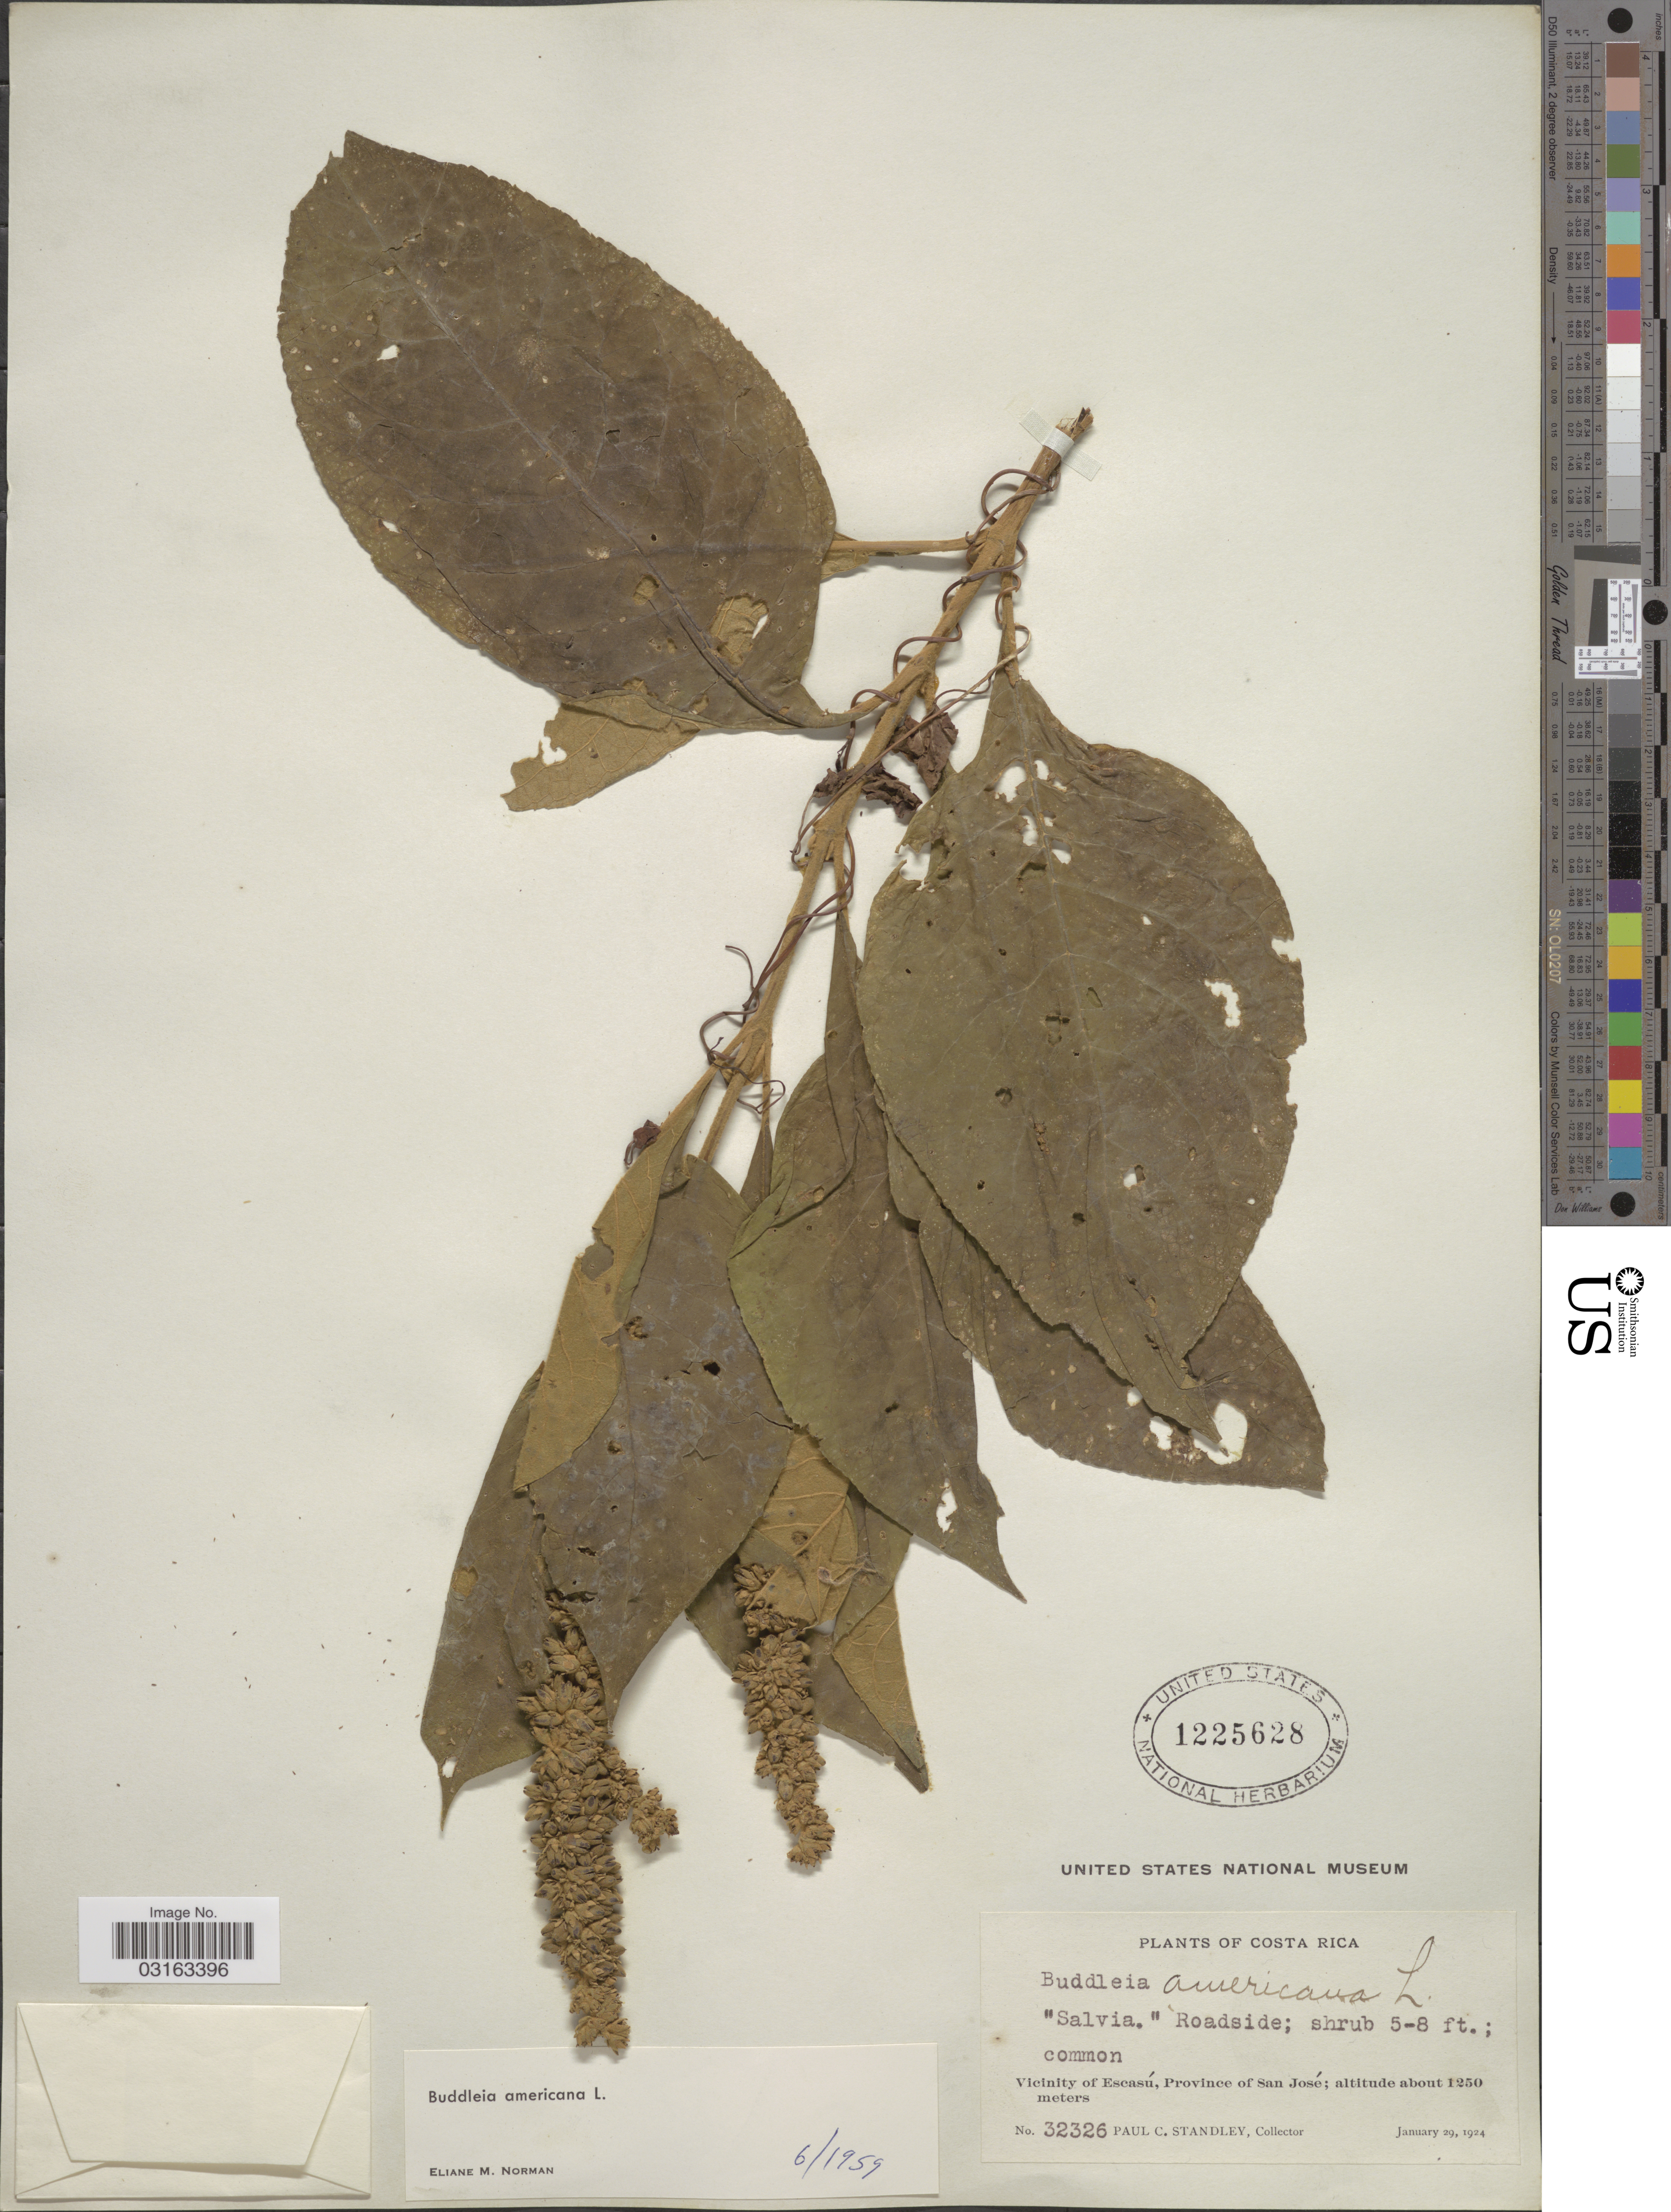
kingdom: Plantae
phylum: Tracheophyta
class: Magnoliopsida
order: Lamiales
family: Scrophulariaceae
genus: Buddleja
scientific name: Buddleja americana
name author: L.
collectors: P. C. Standley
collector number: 32326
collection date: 1924-01-29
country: Costa Rica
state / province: San José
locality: Vicinity of Escasú.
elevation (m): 1250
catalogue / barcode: US 1225628